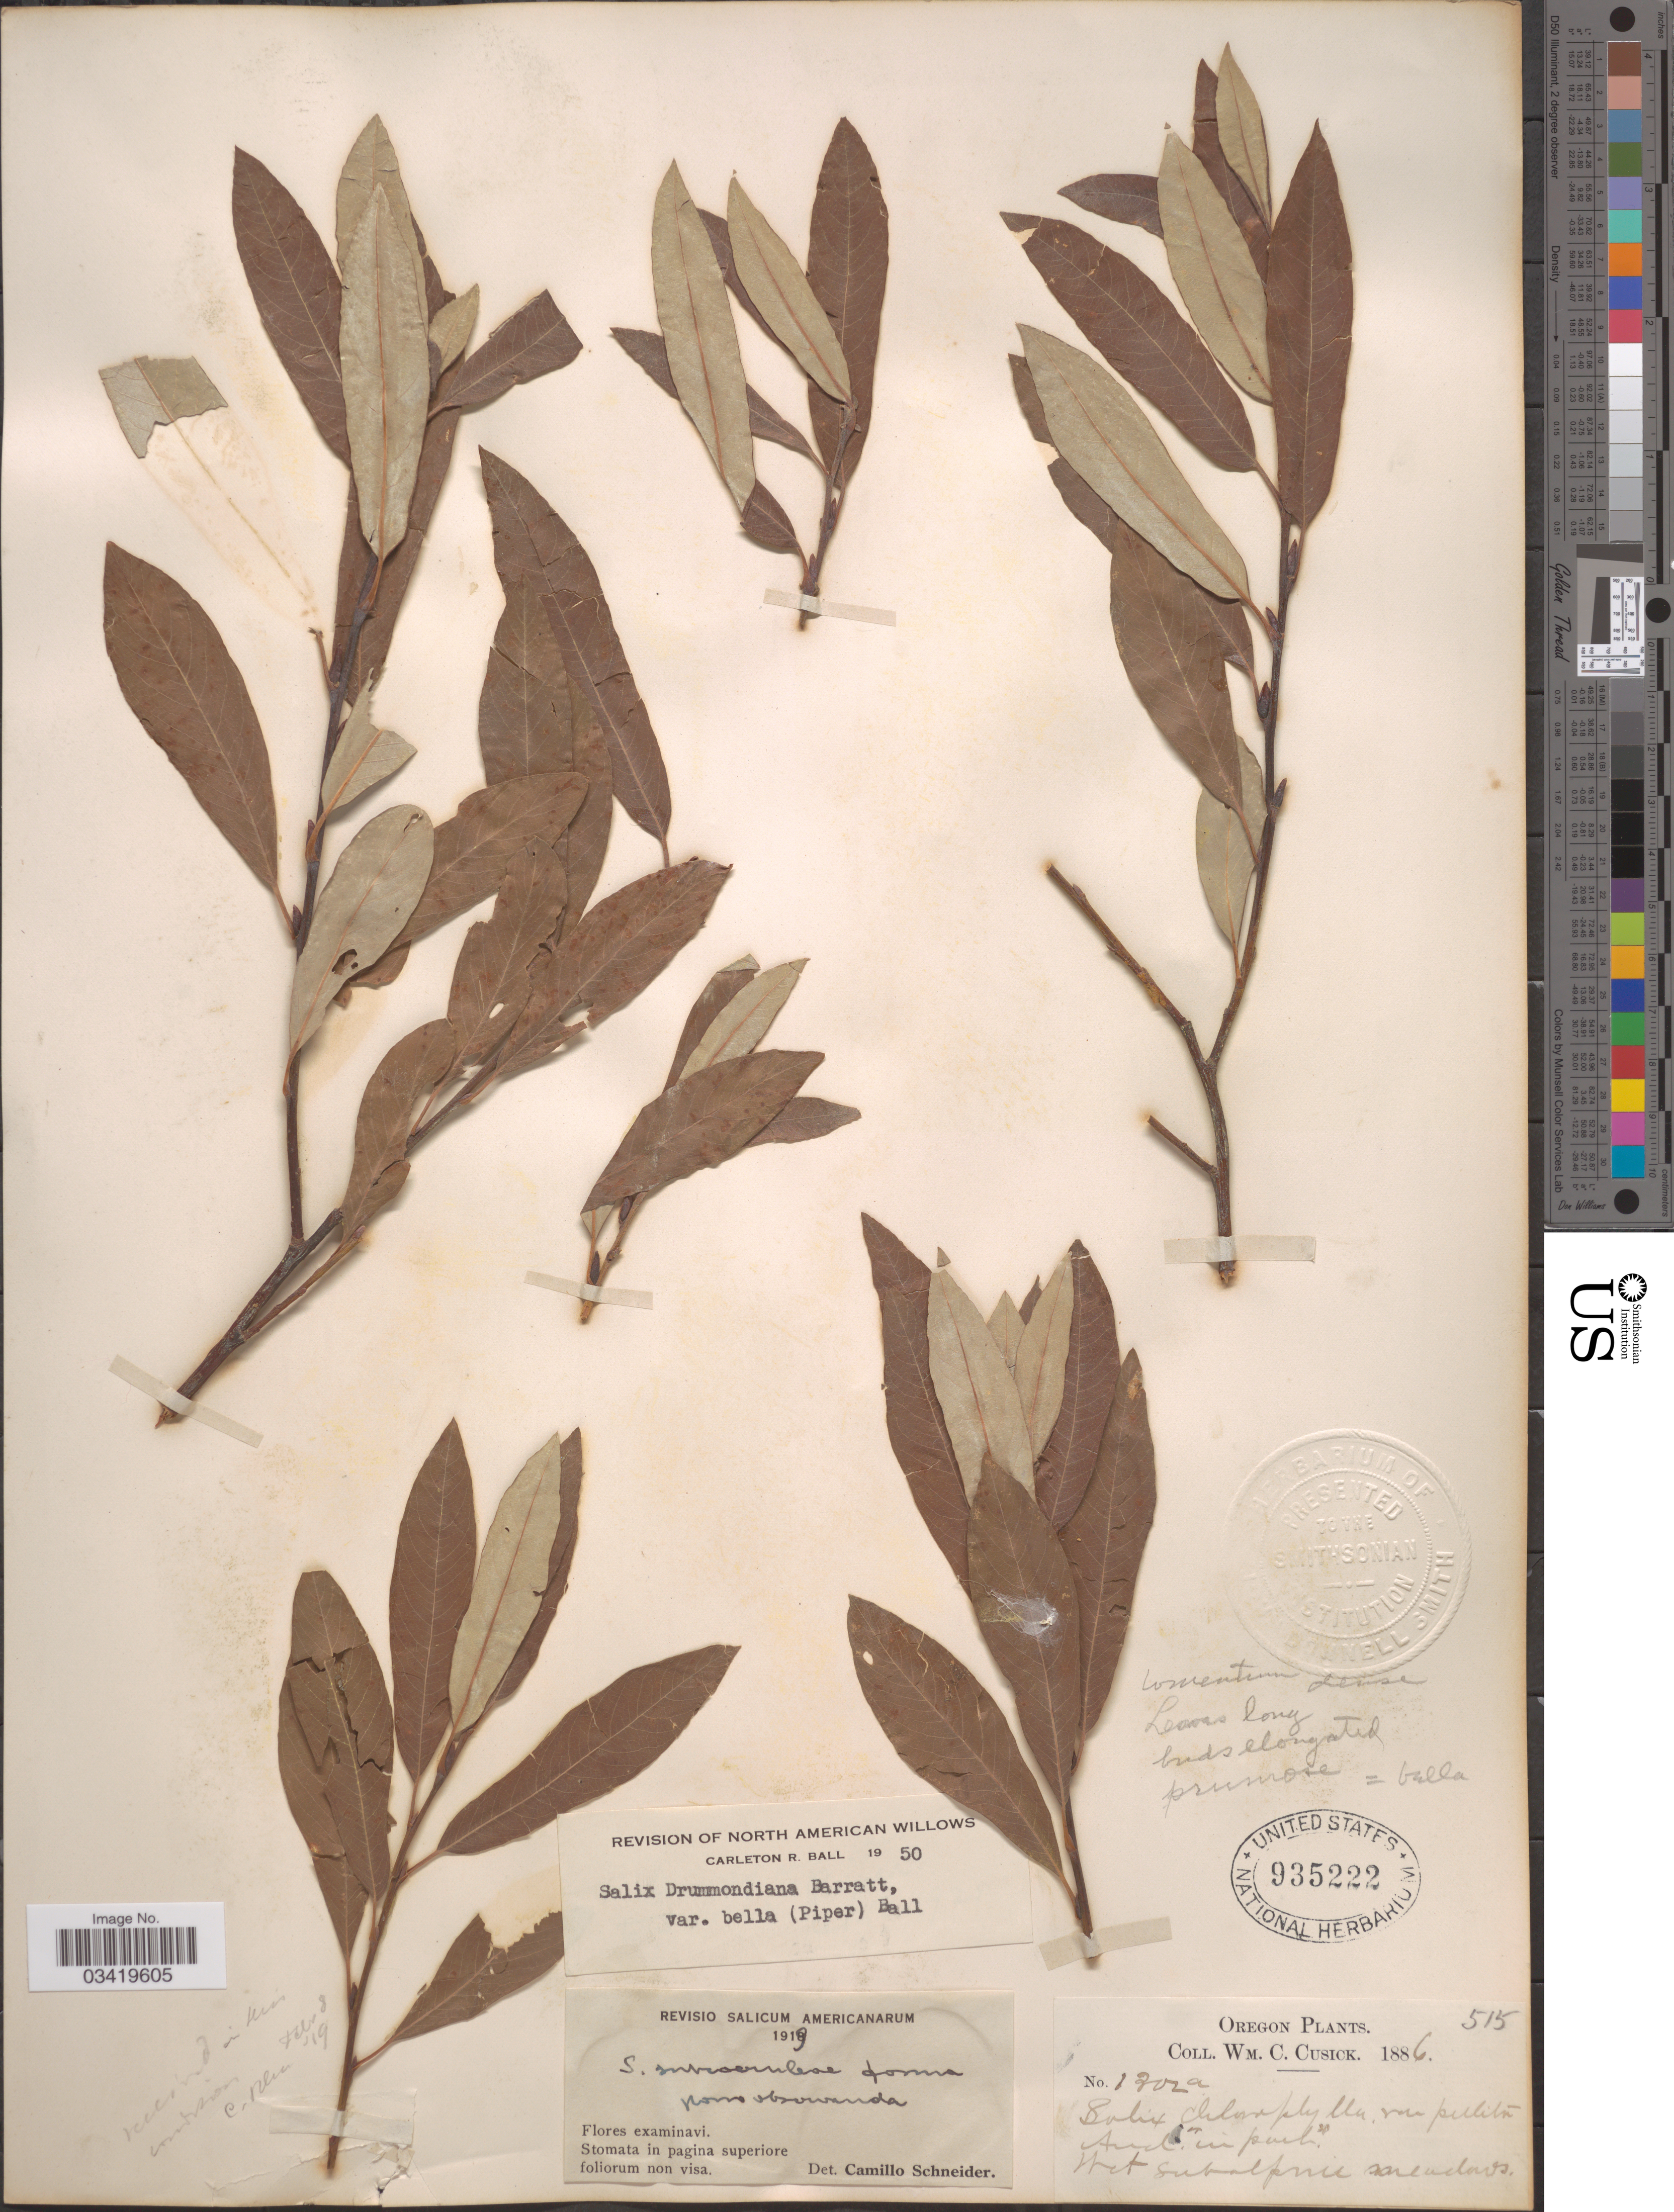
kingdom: Plantae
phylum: Tracheophyta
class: Magnoliopsida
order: Malpighiales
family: Salicaceae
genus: Salix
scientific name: Salix bella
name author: Piper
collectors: W. C. Cusick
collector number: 1302a*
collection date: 1886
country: United States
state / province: Oregon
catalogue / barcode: US 935222